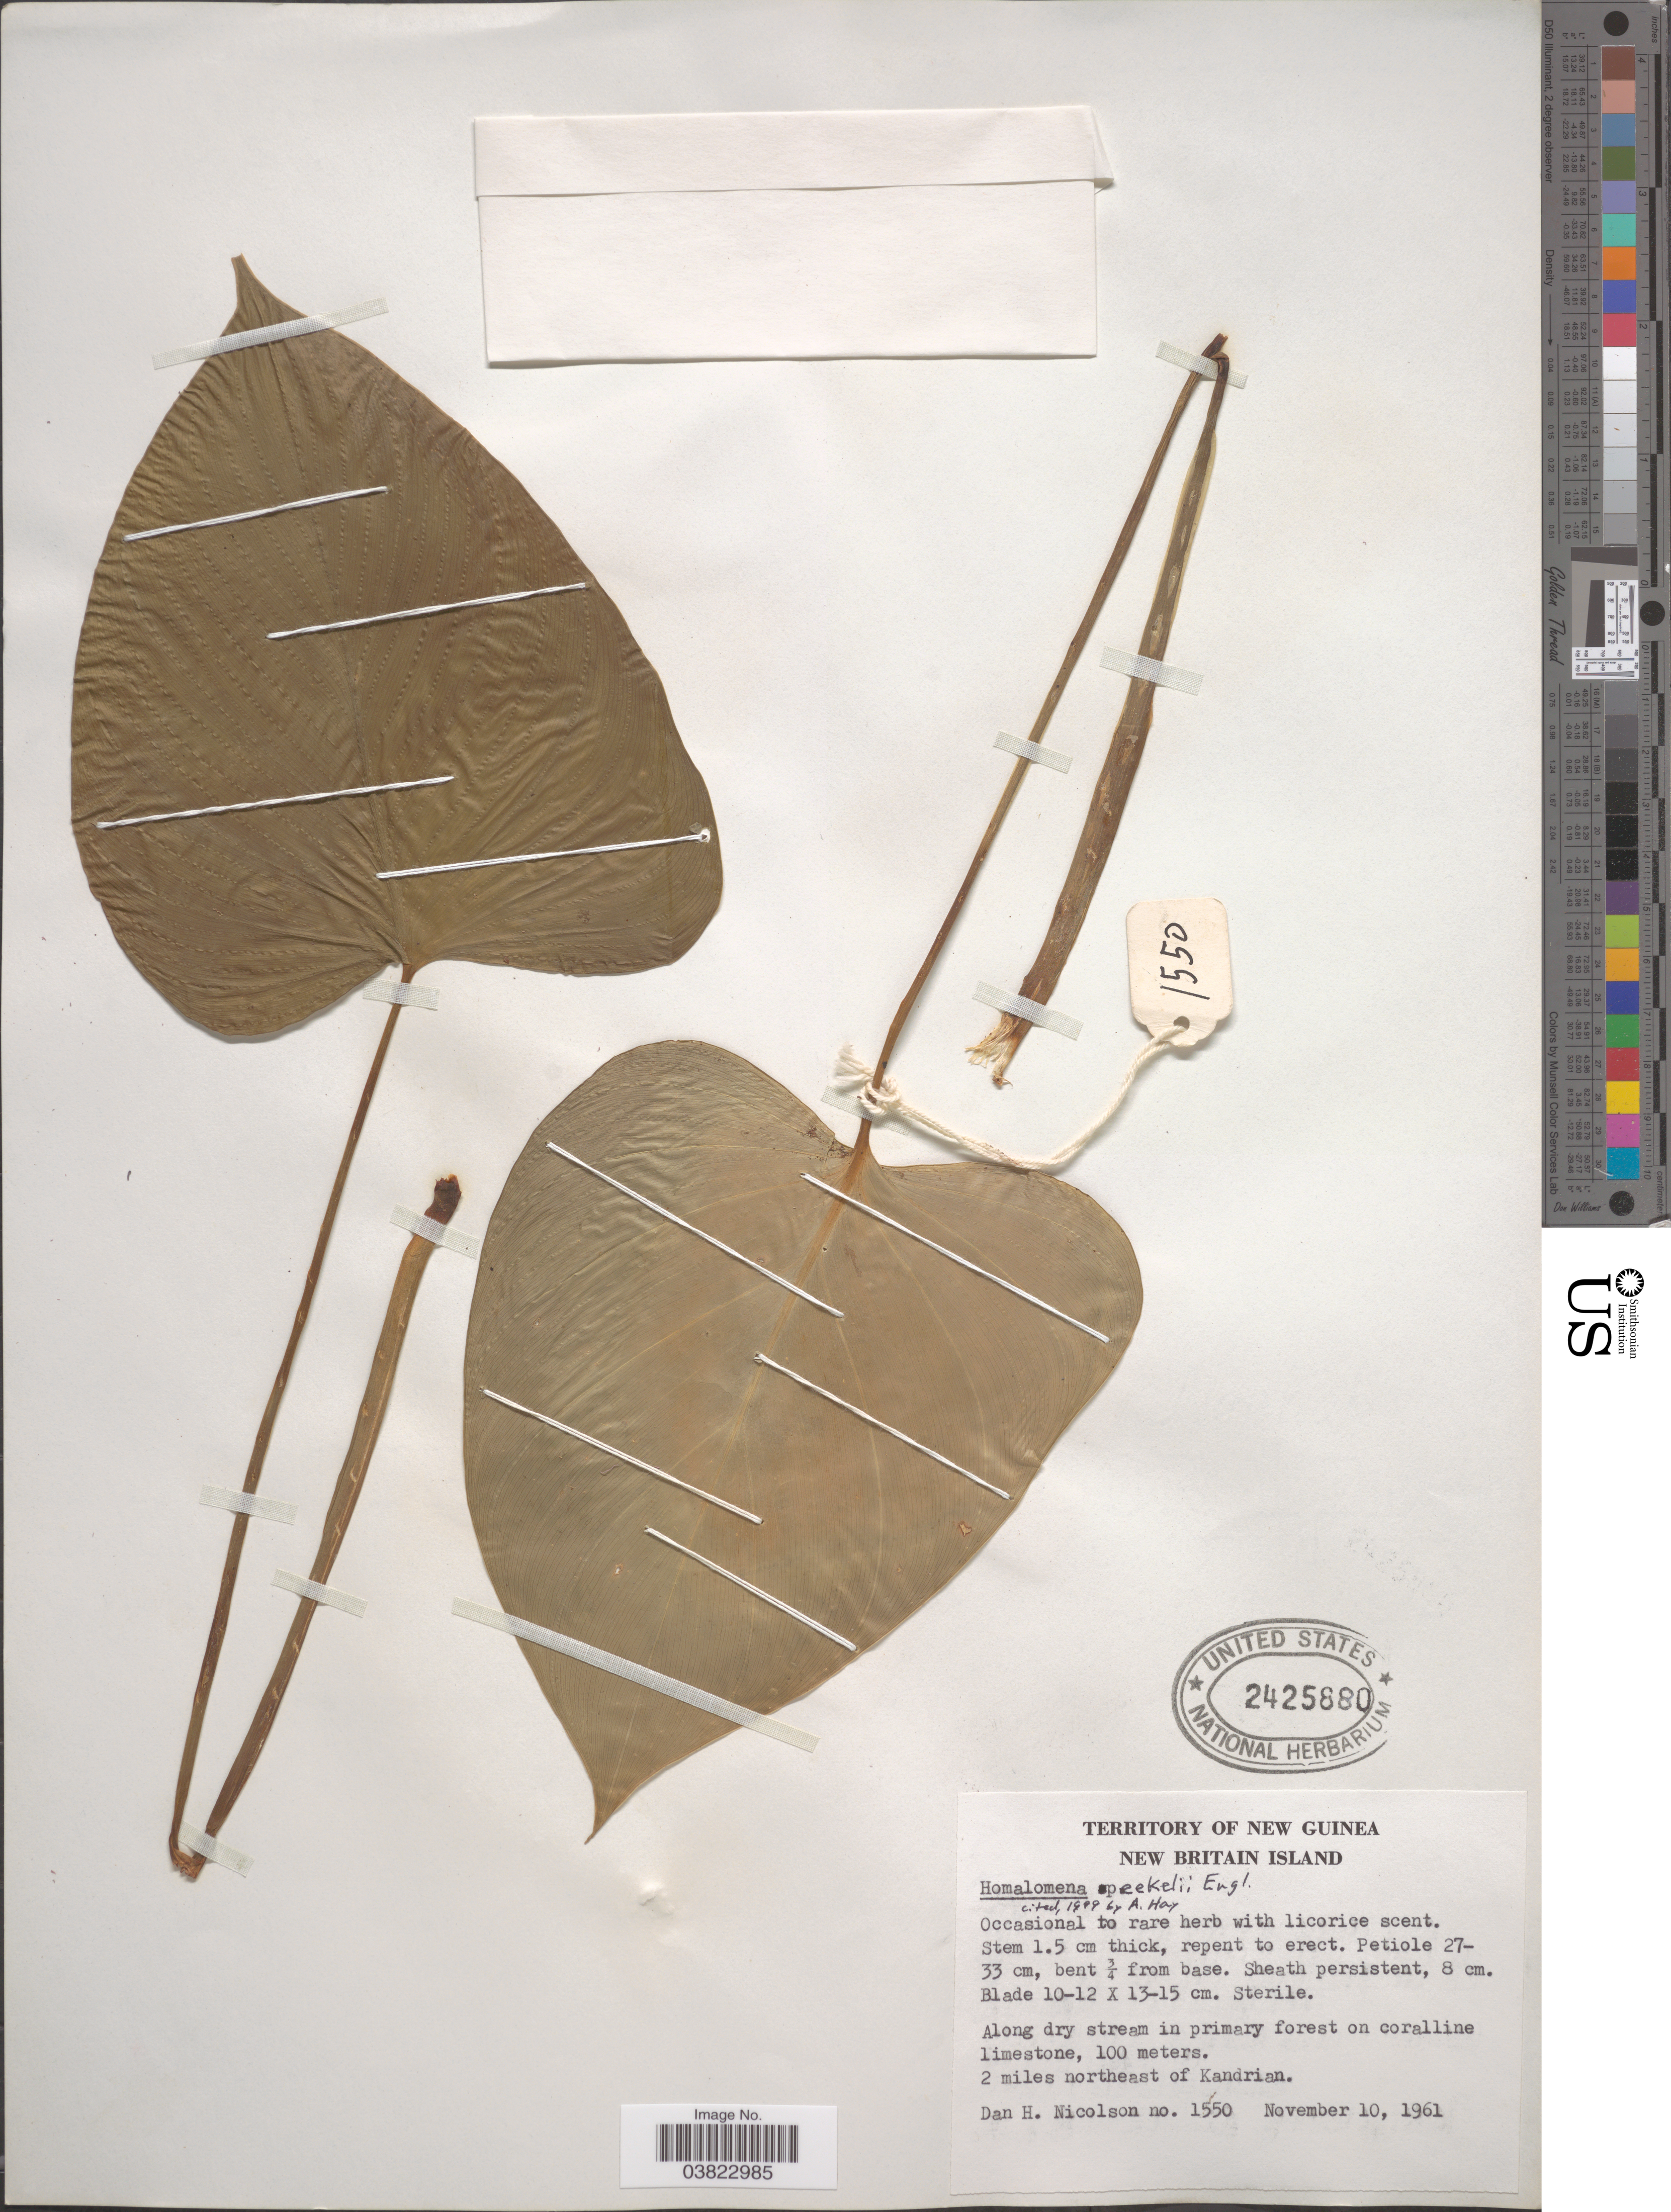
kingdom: Plantae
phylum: Tracheophyta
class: Liliopsida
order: Alismatales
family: Araceae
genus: Homalomena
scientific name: Homalomena peekelii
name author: Engl.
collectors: D. H. Nicolson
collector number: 1550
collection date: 1961-11-10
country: Papua New Guinea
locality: Territory of New Guinea. New Britain Island. 2 miles northeast of Kandrian.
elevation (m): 100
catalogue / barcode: US 2425880